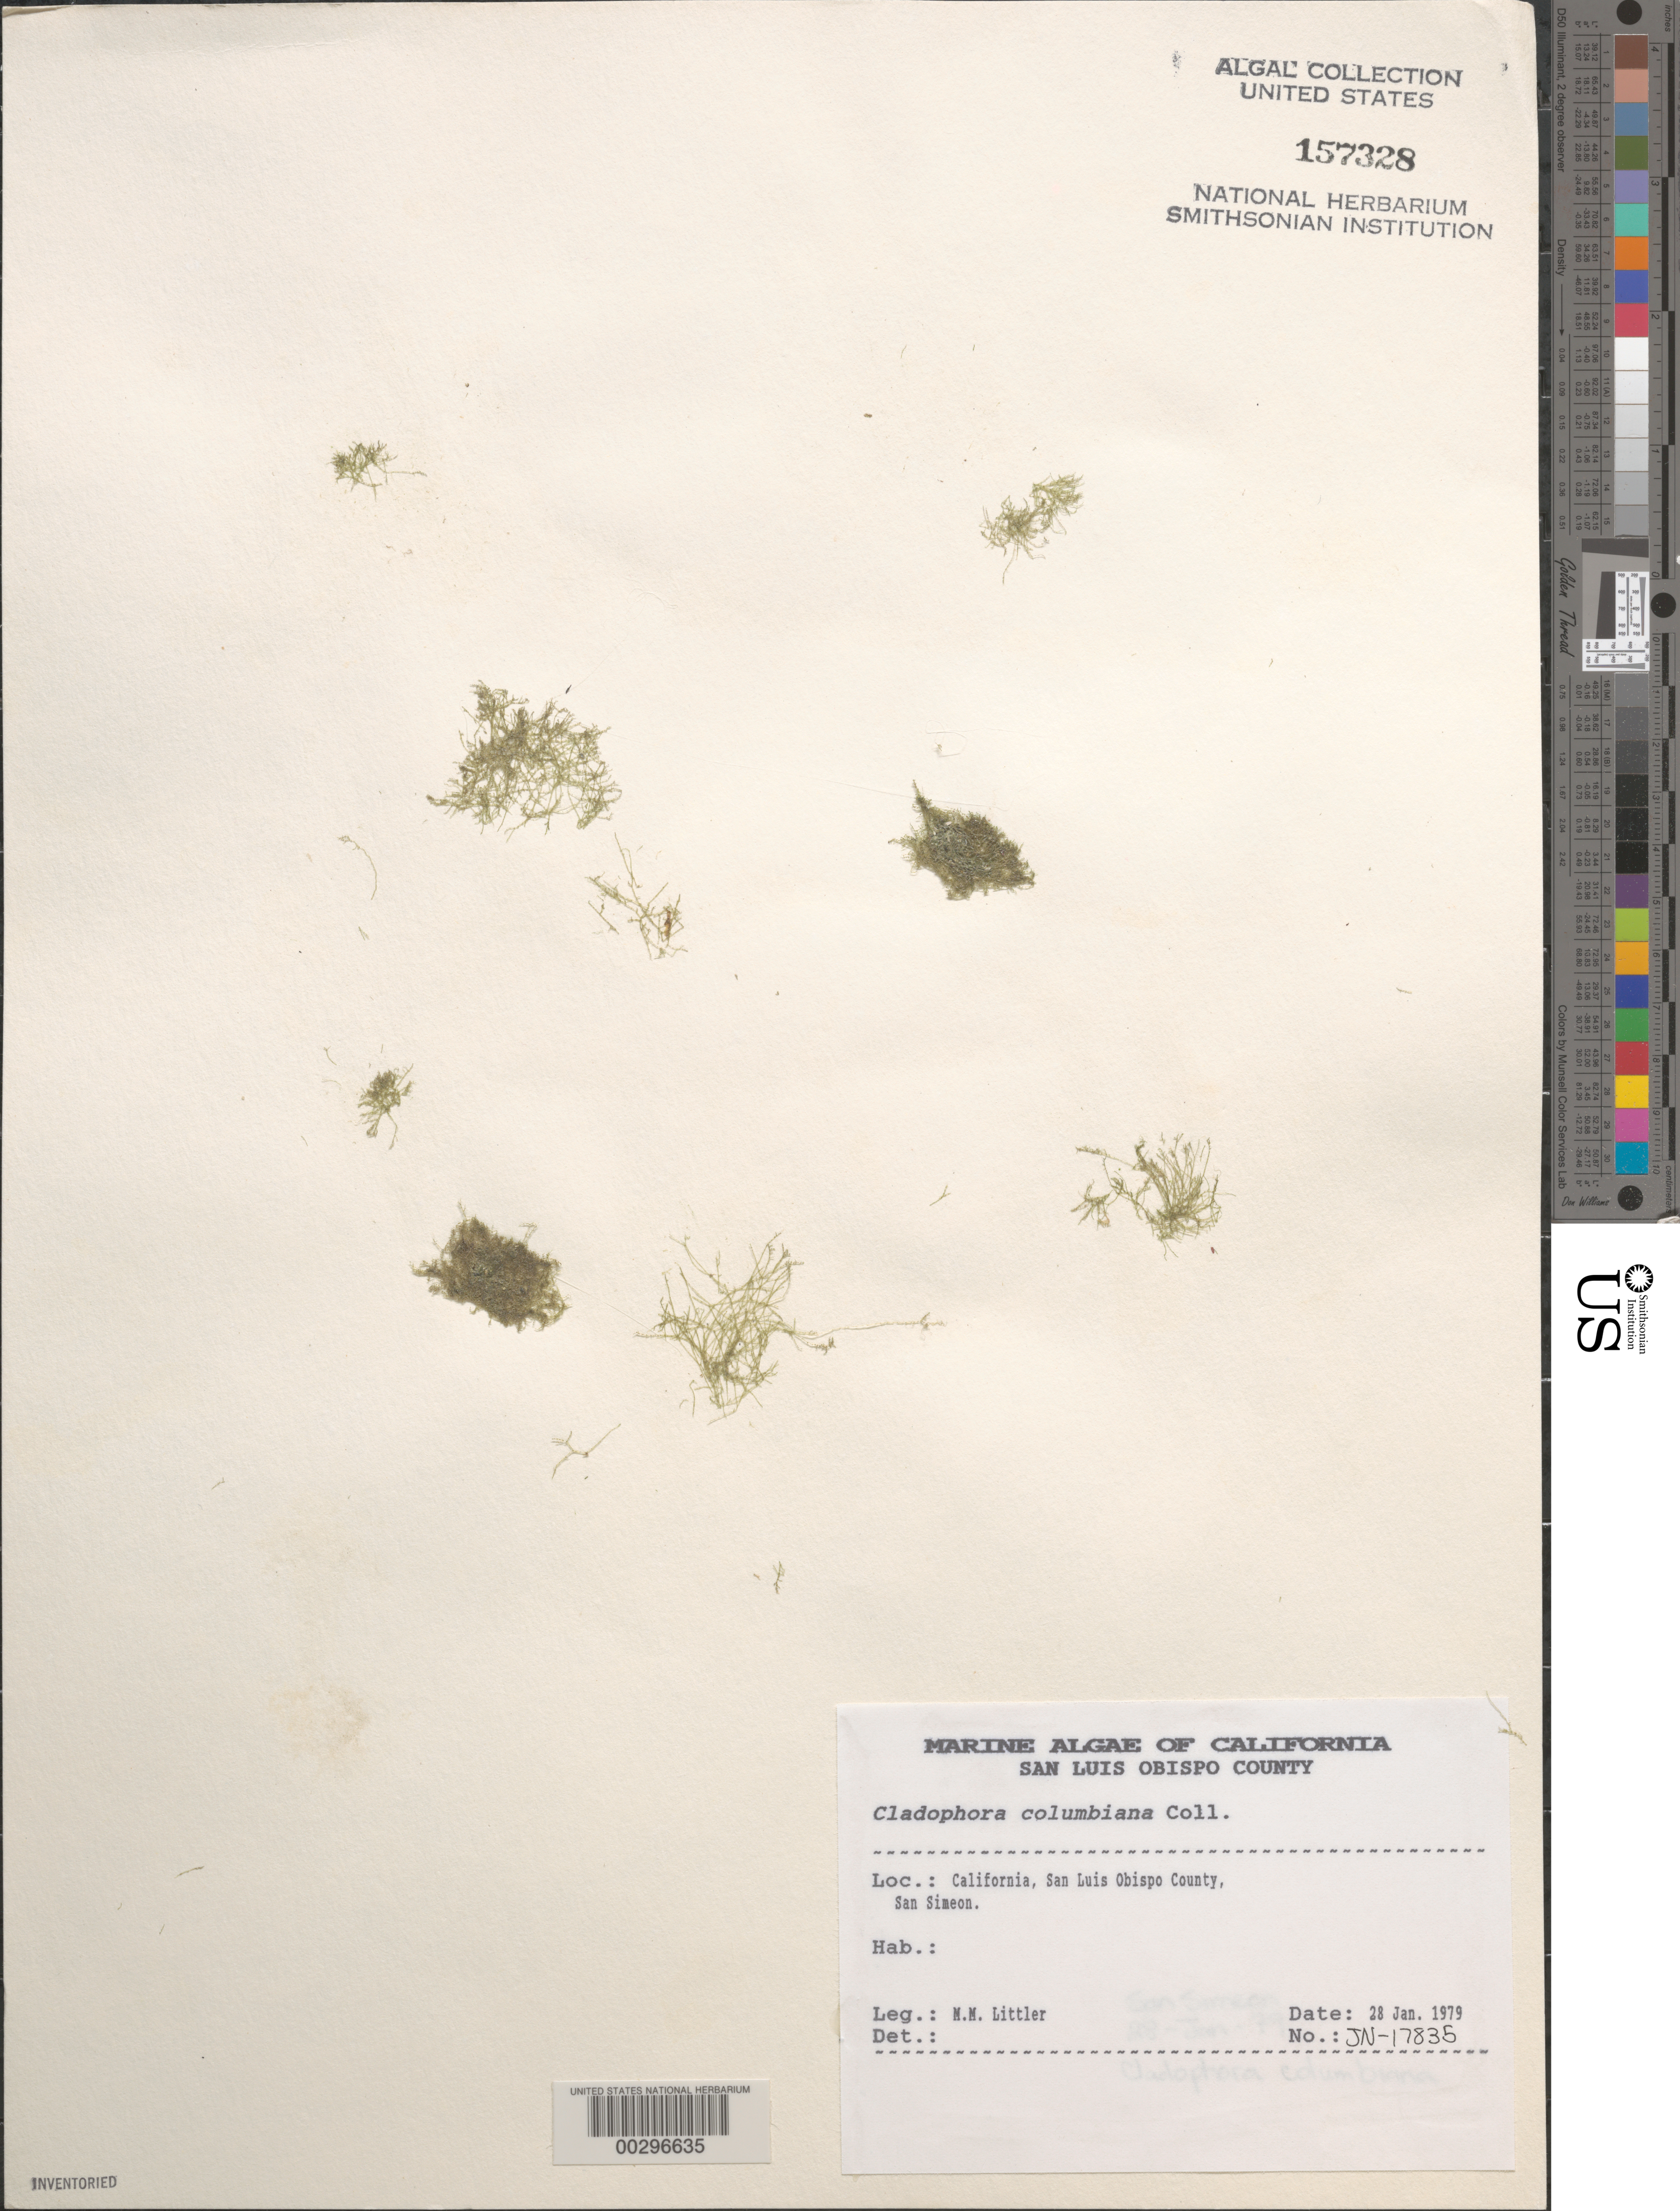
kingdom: Plantae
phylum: Chlorophyta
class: Ulvophyceae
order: Cladophorales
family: Cladophoraceae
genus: Cladophora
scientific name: Cladophora columbiana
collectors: M. M. Littler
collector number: Jn-17835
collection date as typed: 28 Jan 1979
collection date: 1979-01-28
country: United States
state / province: California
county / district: San Luis Obispo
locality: San Simeon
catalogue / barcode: US 157328